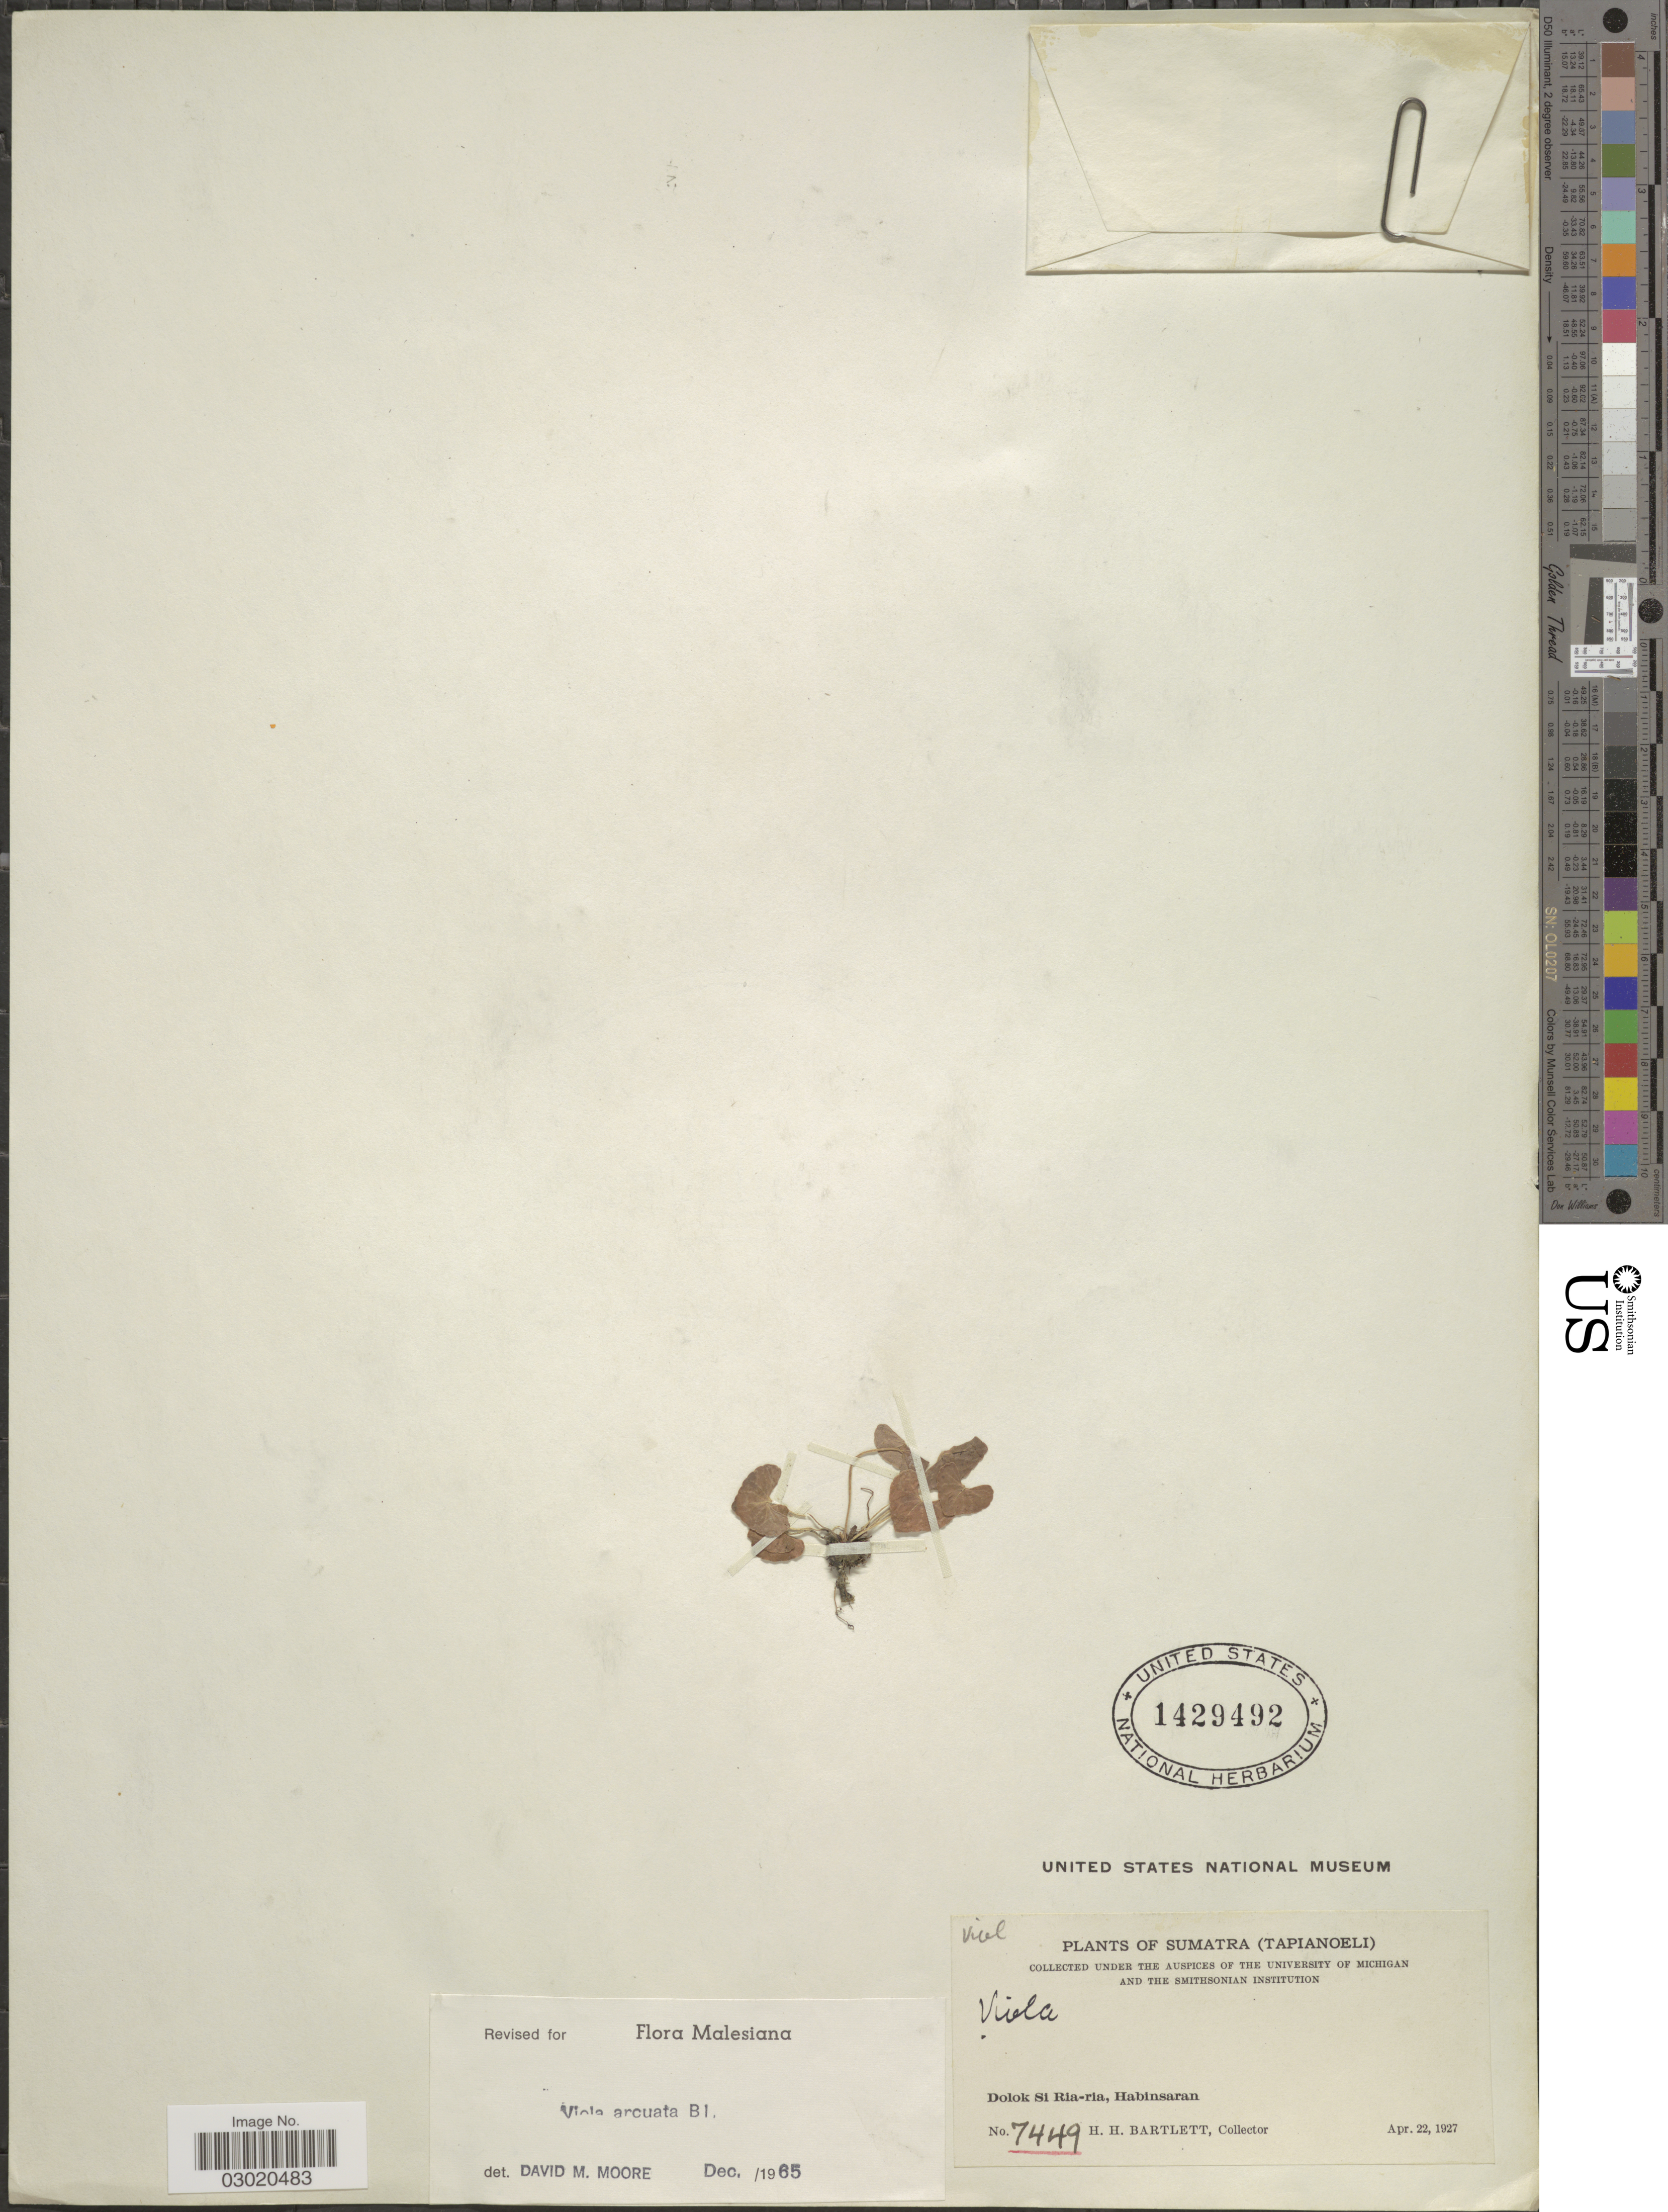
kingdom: Plantae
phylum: Tracheophyta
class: Magnoliopsida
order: Malpighiales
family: Violaceae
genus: Viola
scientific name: Viola arcuata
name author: Blume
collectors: H. H. Bartlett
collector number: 7449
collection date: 1927-04-22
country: Indonesia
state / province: Sumatra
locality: (Tapianoeli). Dolok Si Ria-ria, Habinsaran.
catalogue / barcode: US 1429492